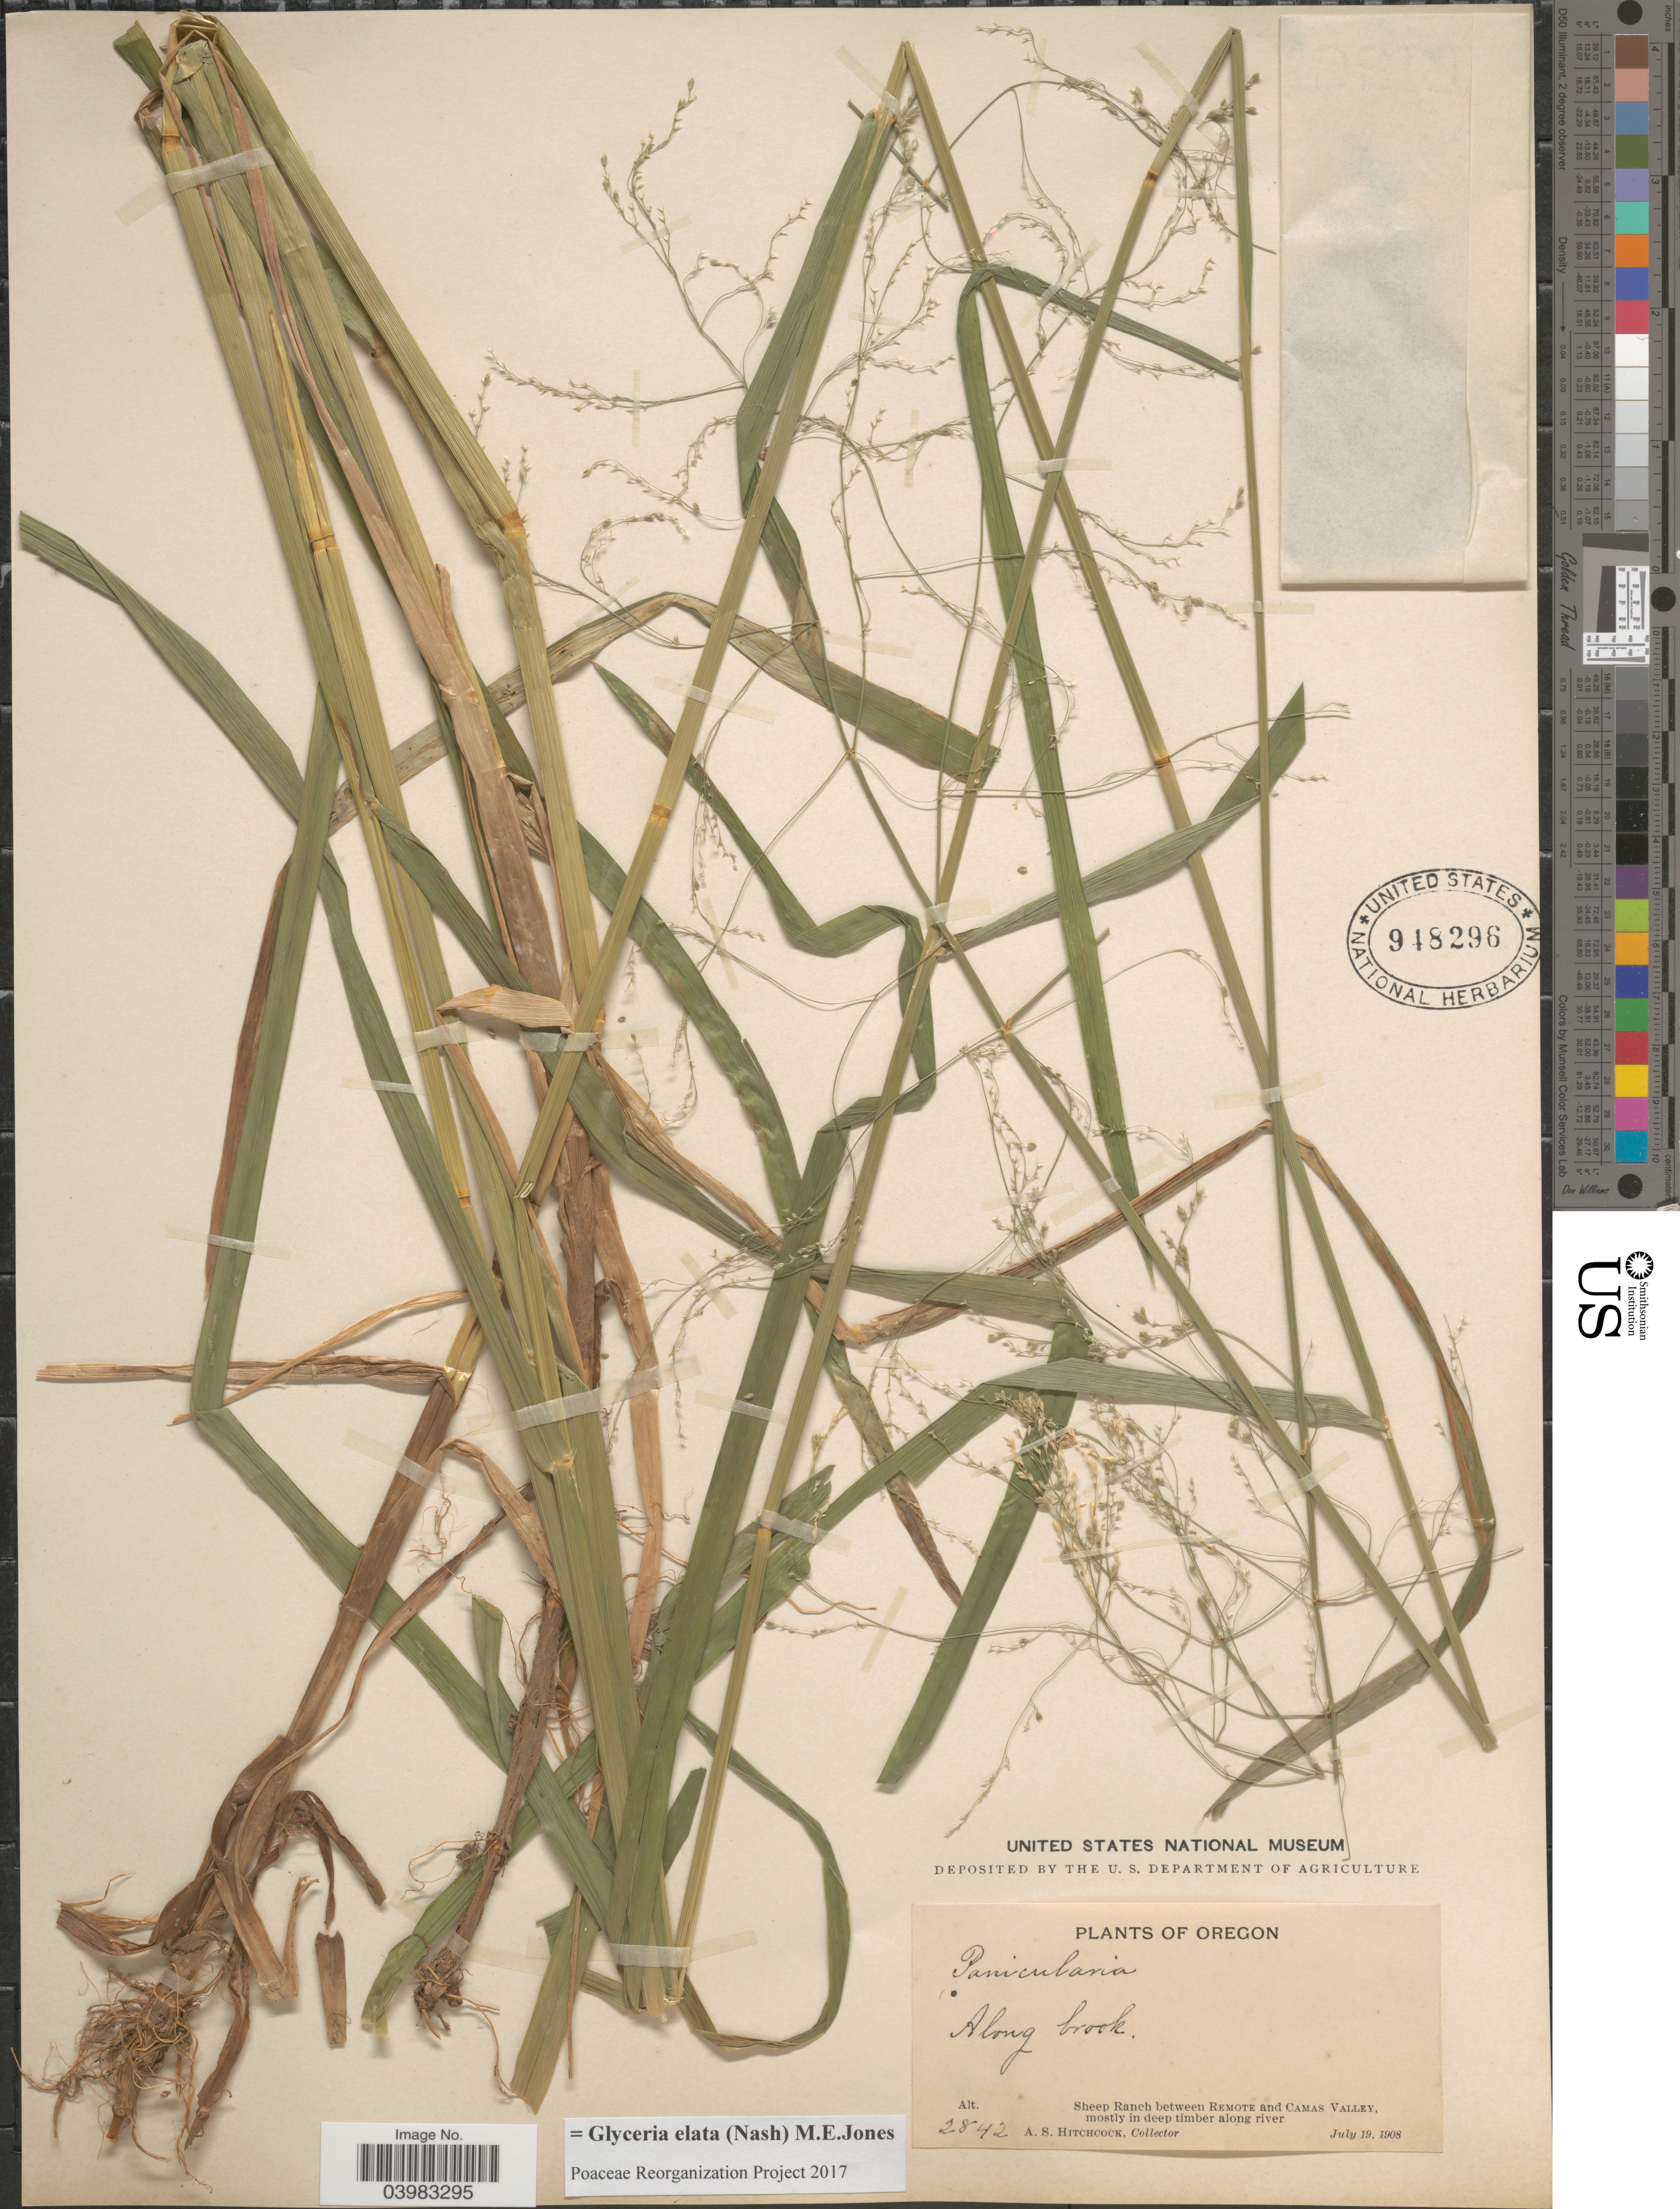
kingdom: Plantae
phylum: Tracheophyta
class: Liliopsida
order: Poales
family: Poaceae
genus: Glyceria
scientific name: Glyceria elata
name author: (Nash) M.E. Jones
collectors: A. S. Hitchcock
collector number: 2842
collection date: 1908-07-19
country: United States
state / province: Oregon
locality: Along brook. Sheep Ranch between Remote and Camas Valley, mostly in deep timber along river.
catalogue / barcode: US 948296